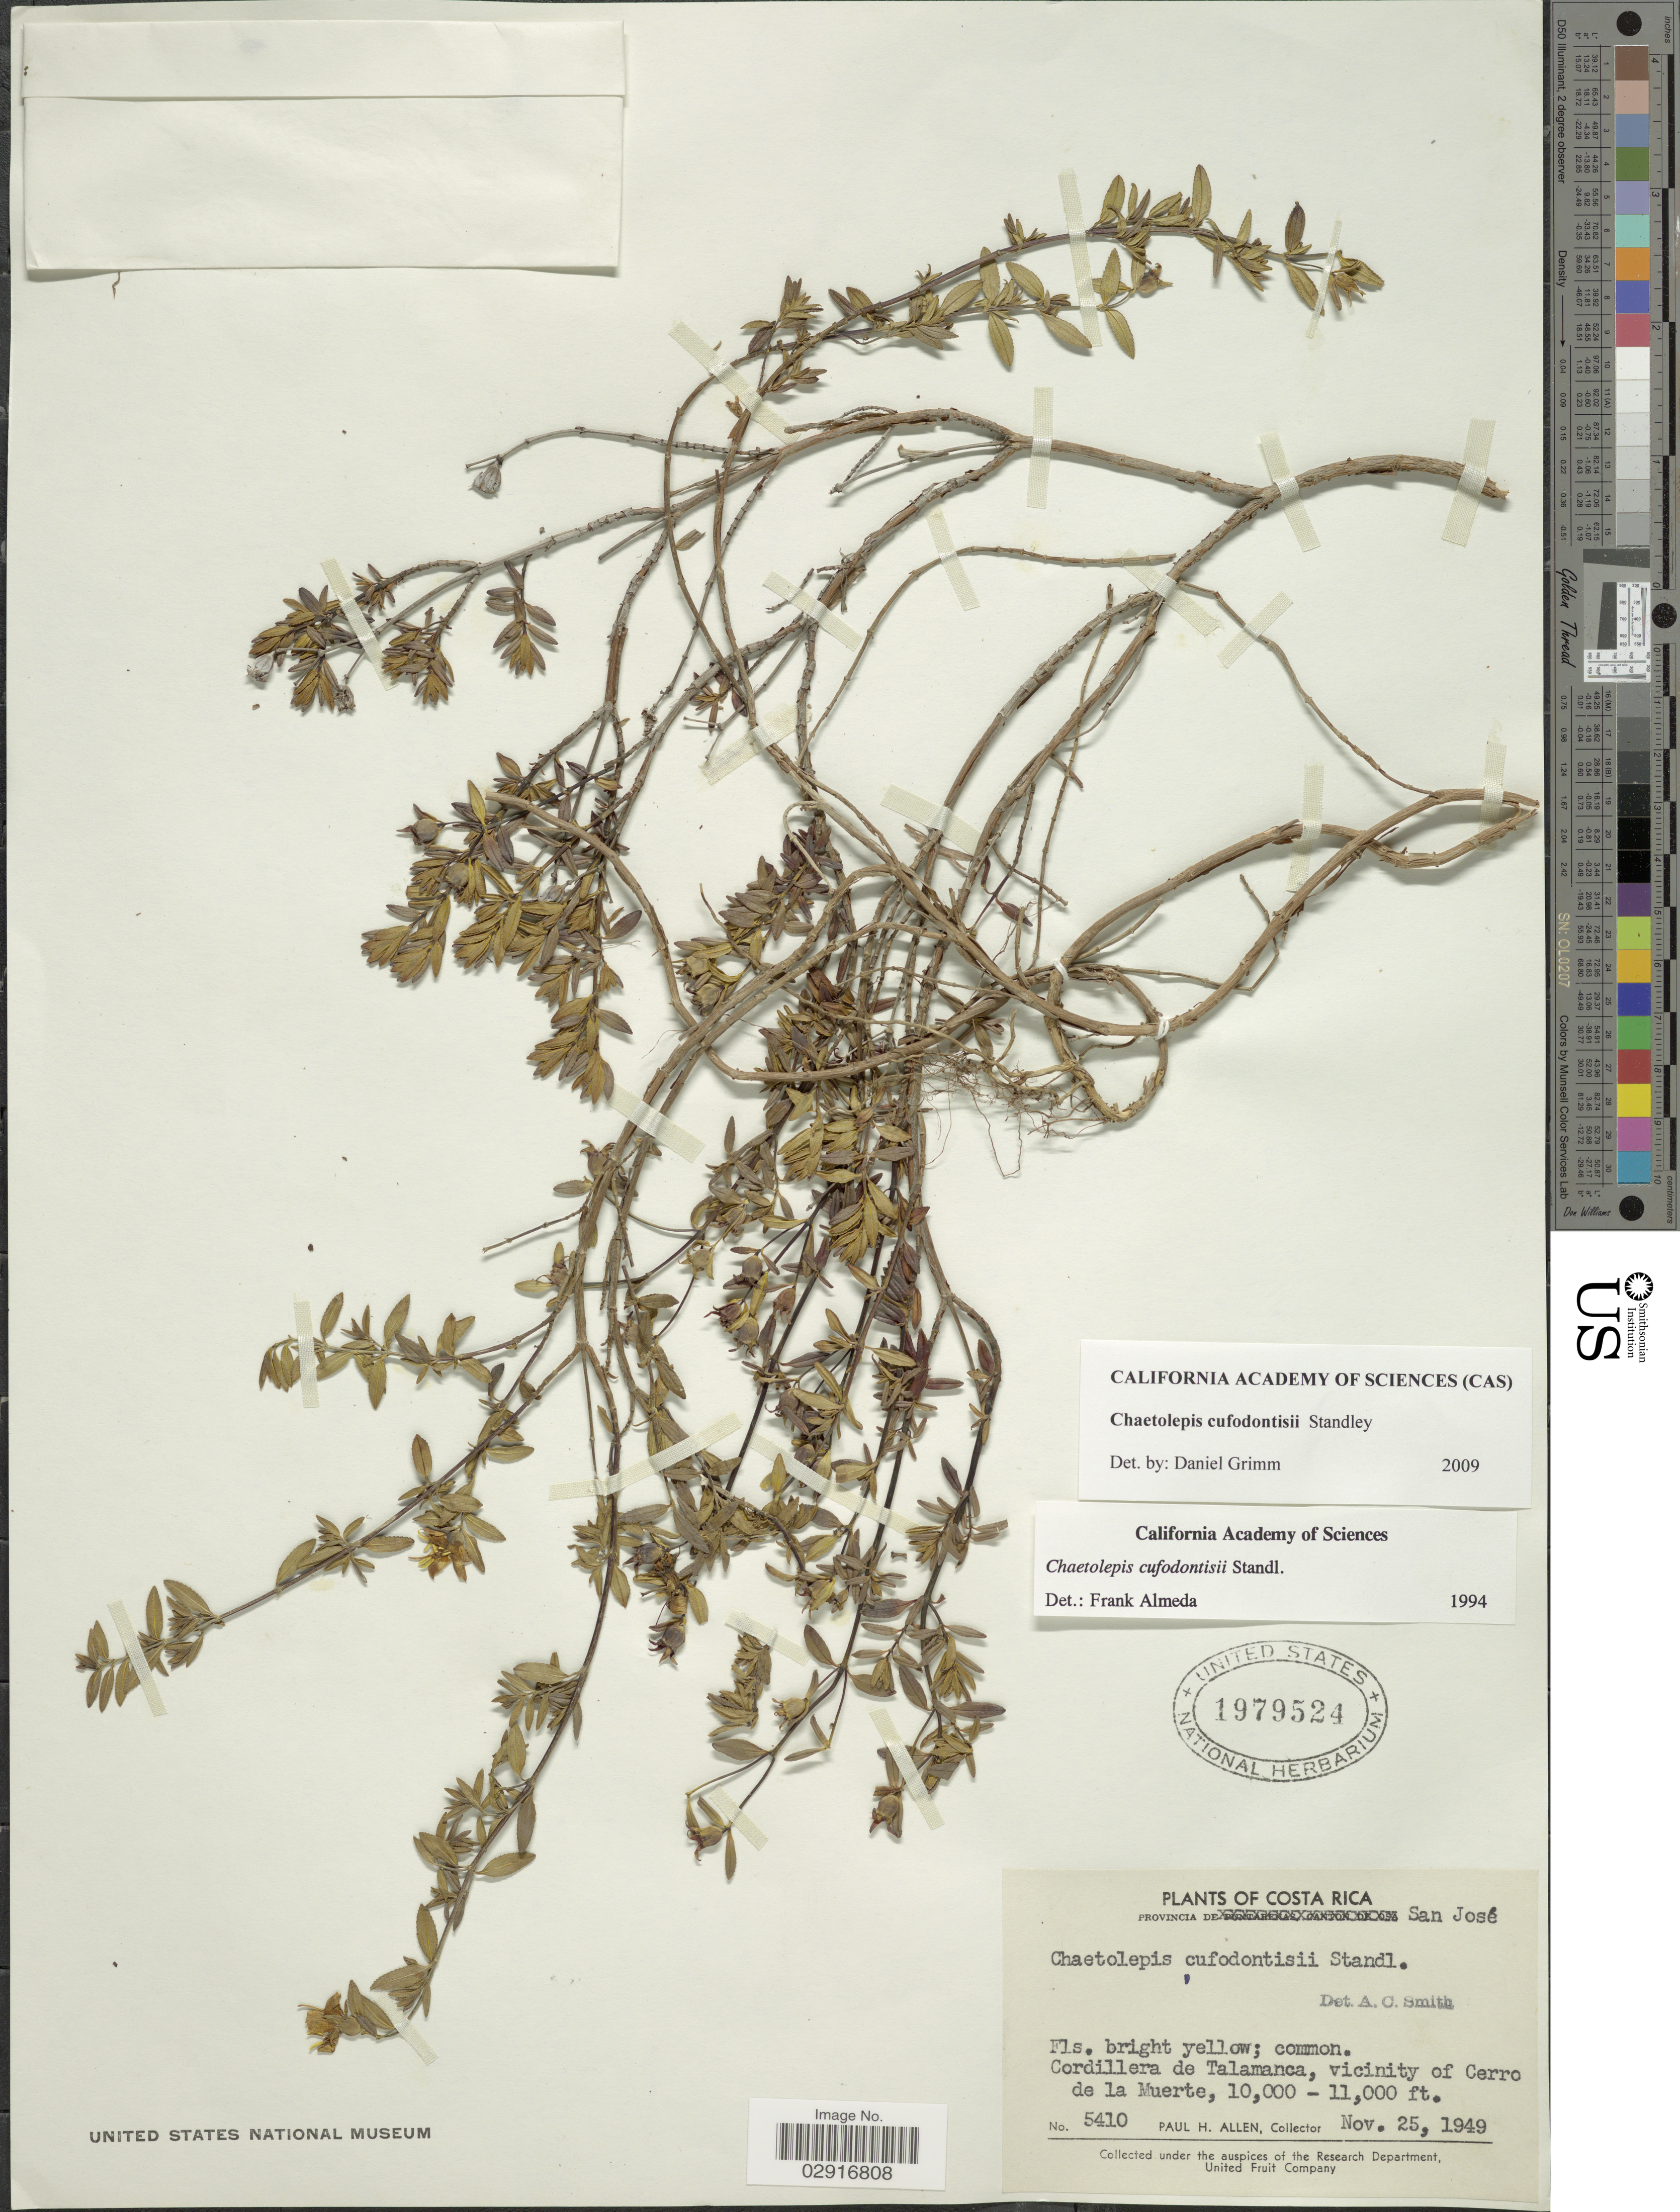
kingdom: Plantae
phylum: Tracheophyta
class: Magnoliopsida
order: Myrtales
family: Melastomataceae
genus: Chaetolepis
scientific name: Chaetolepis cufodontisii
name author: Standl.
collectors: P. H. Allen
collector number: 5410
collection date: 1949-11-25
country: Costa Rica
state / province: San José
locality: Cordillera de Talamanca, vicinity of Cerro de la Muerte.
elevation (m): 3048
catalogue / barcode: US 1979524